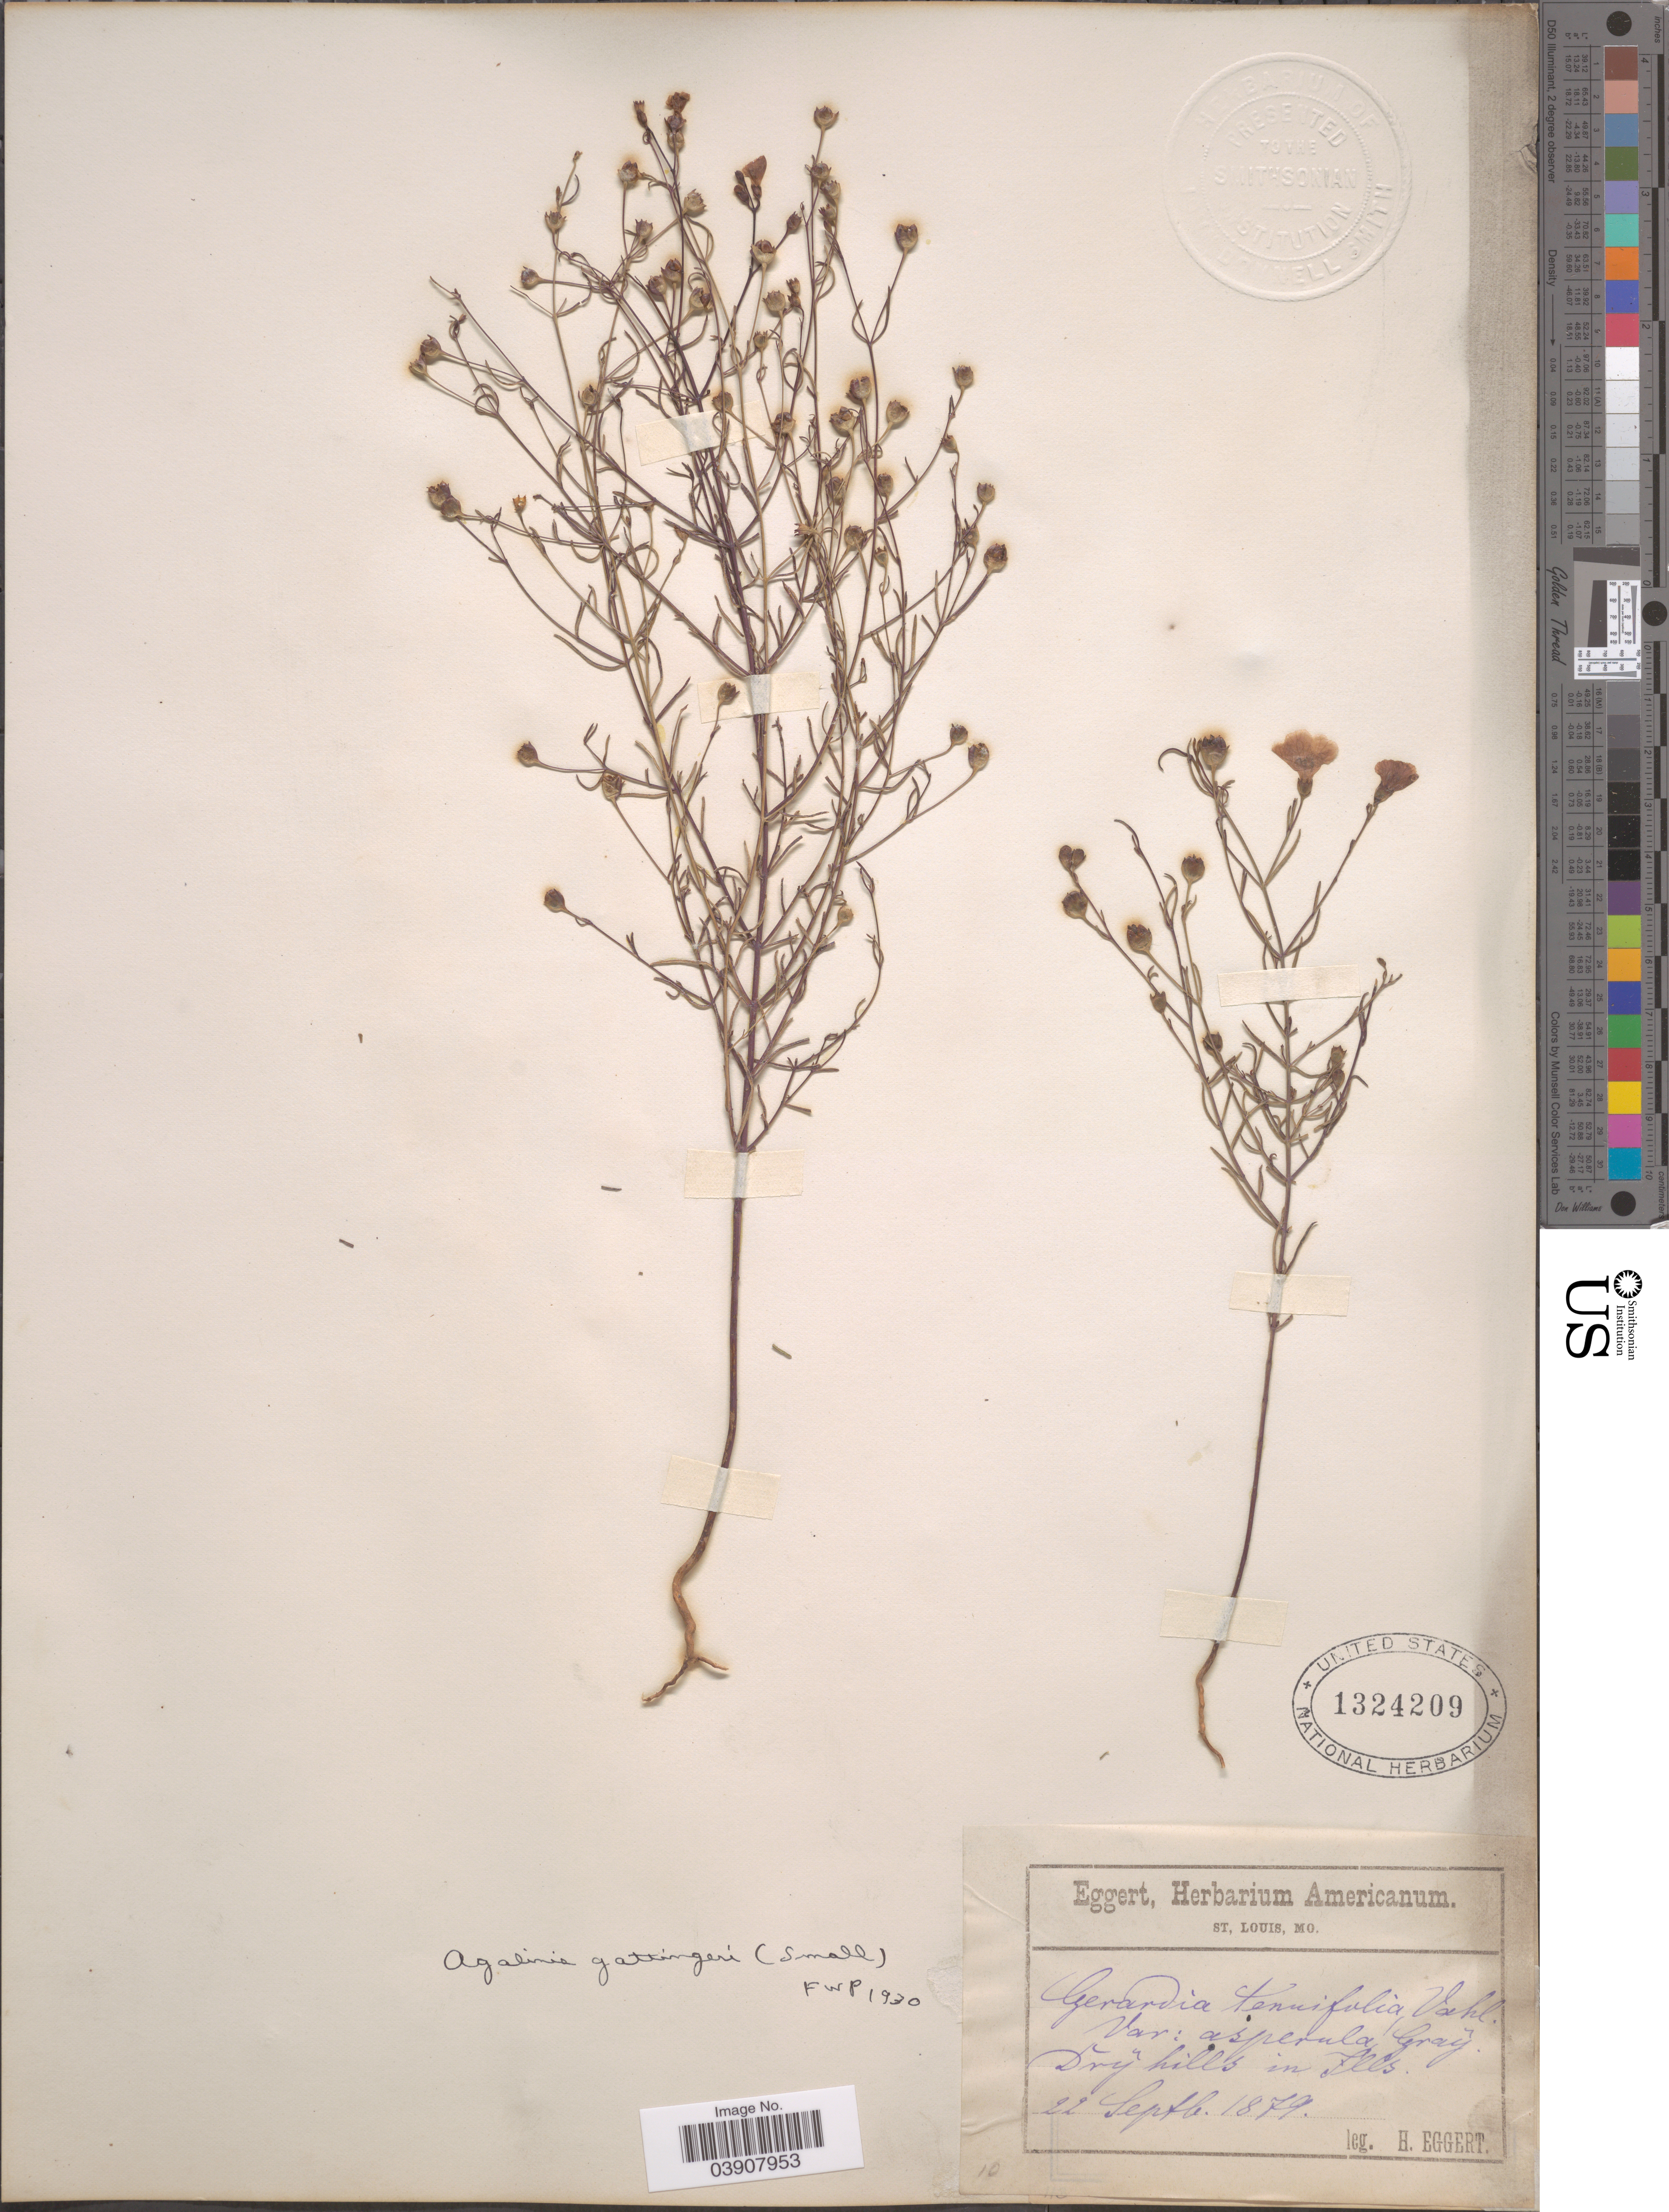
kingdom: Plantae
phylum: Tracheophyta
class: Magnoliopsida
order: Lamiales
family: Orobanchaceae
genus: Agalinis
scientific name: Agalinis gattingeri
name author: (Small) Small ex Britton & A. Br.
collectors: H. Eggert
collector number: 10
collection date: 1879-09-22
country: United States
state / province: Illinois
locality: Dry hills in Ills.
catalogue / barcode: US 1324209